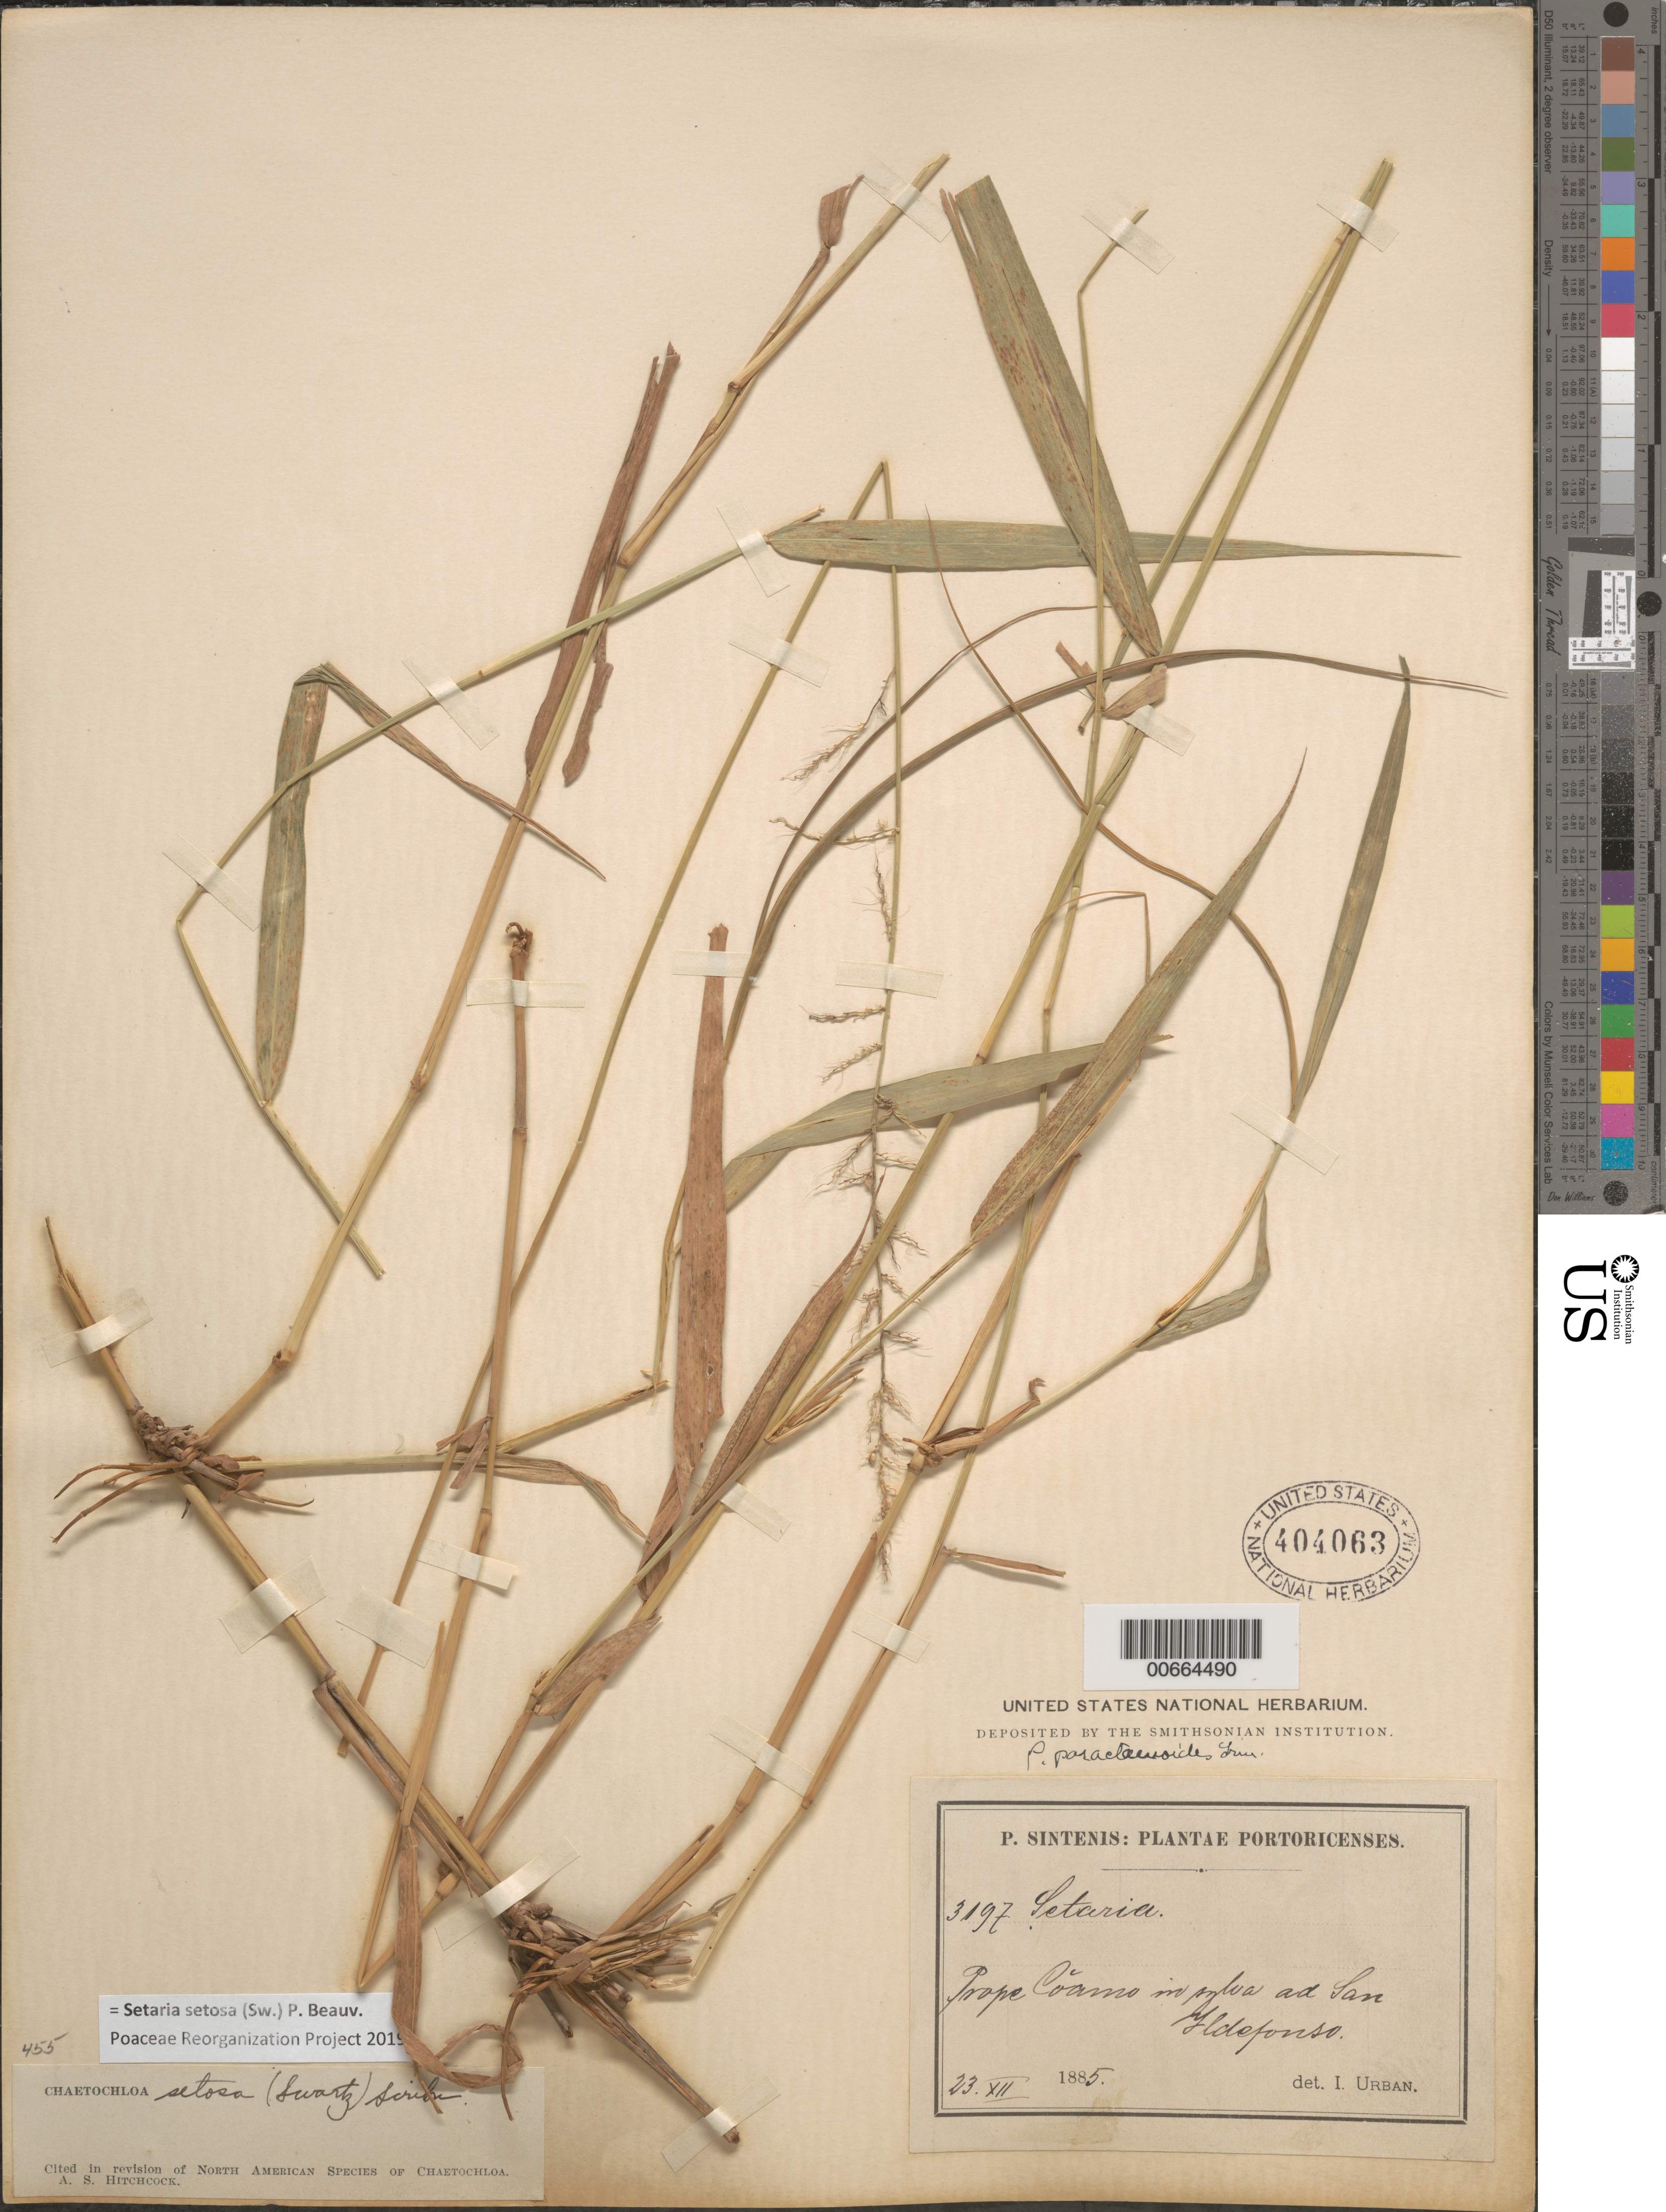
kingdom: Plantae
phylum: Tracheophyta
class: Liliopsida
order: Poales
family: Poaceae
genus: Setaria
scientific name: Setaria setosa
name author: (Sw.) P. Beauv.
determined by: Poaceae Reorganization Project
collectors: P. Sintenis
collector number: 3197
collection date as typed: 23 Dec 1885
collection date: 1885-12-23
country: Puerto Rico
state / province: Coamo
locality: Prope Coamo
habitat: In sylva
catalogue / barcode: US 404063